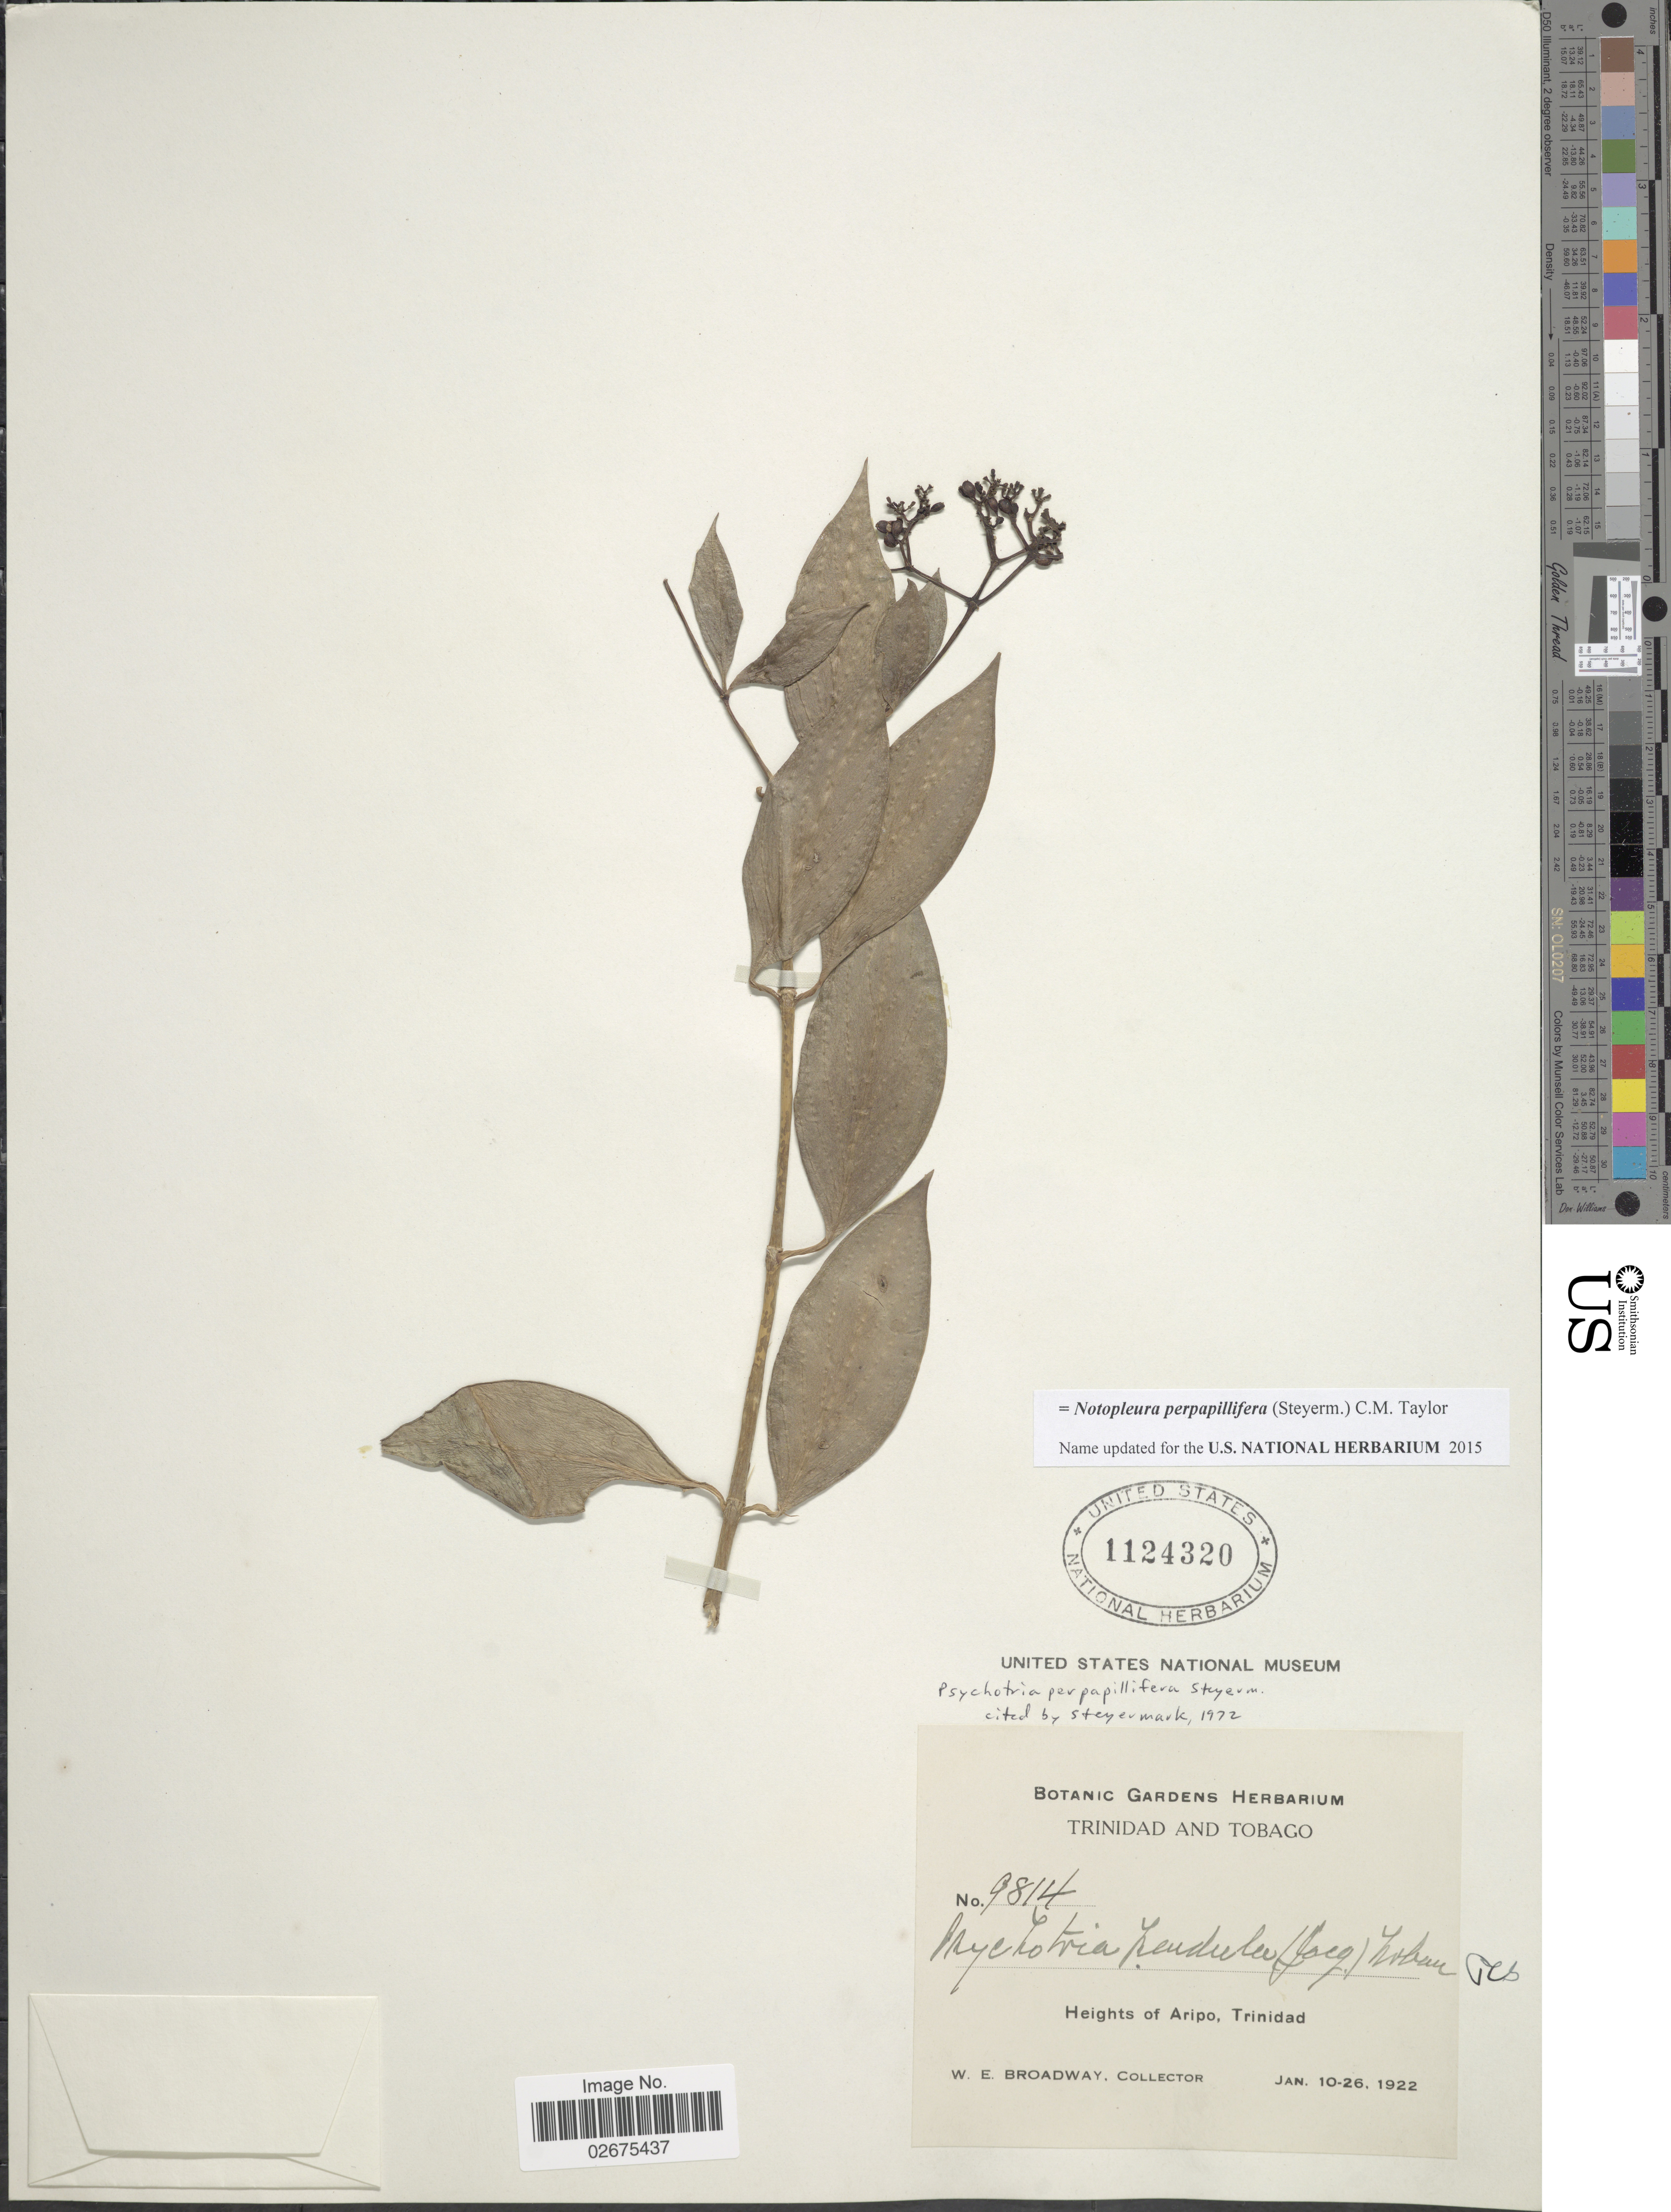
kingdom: Plantae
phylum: Tracheophyta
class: Magnoliopsida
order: Gentianales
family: Rubiaceae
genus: Notopleura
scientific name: Notopleura perpapillifera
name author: (Steyerm.) C.M. Taylor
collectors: W. E. Broadway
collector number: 9814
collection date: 1922-01-10/1922-01-26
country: Trinidad and Tobago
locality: Heights of Aripo. Trinidad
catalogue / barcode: US 1124320